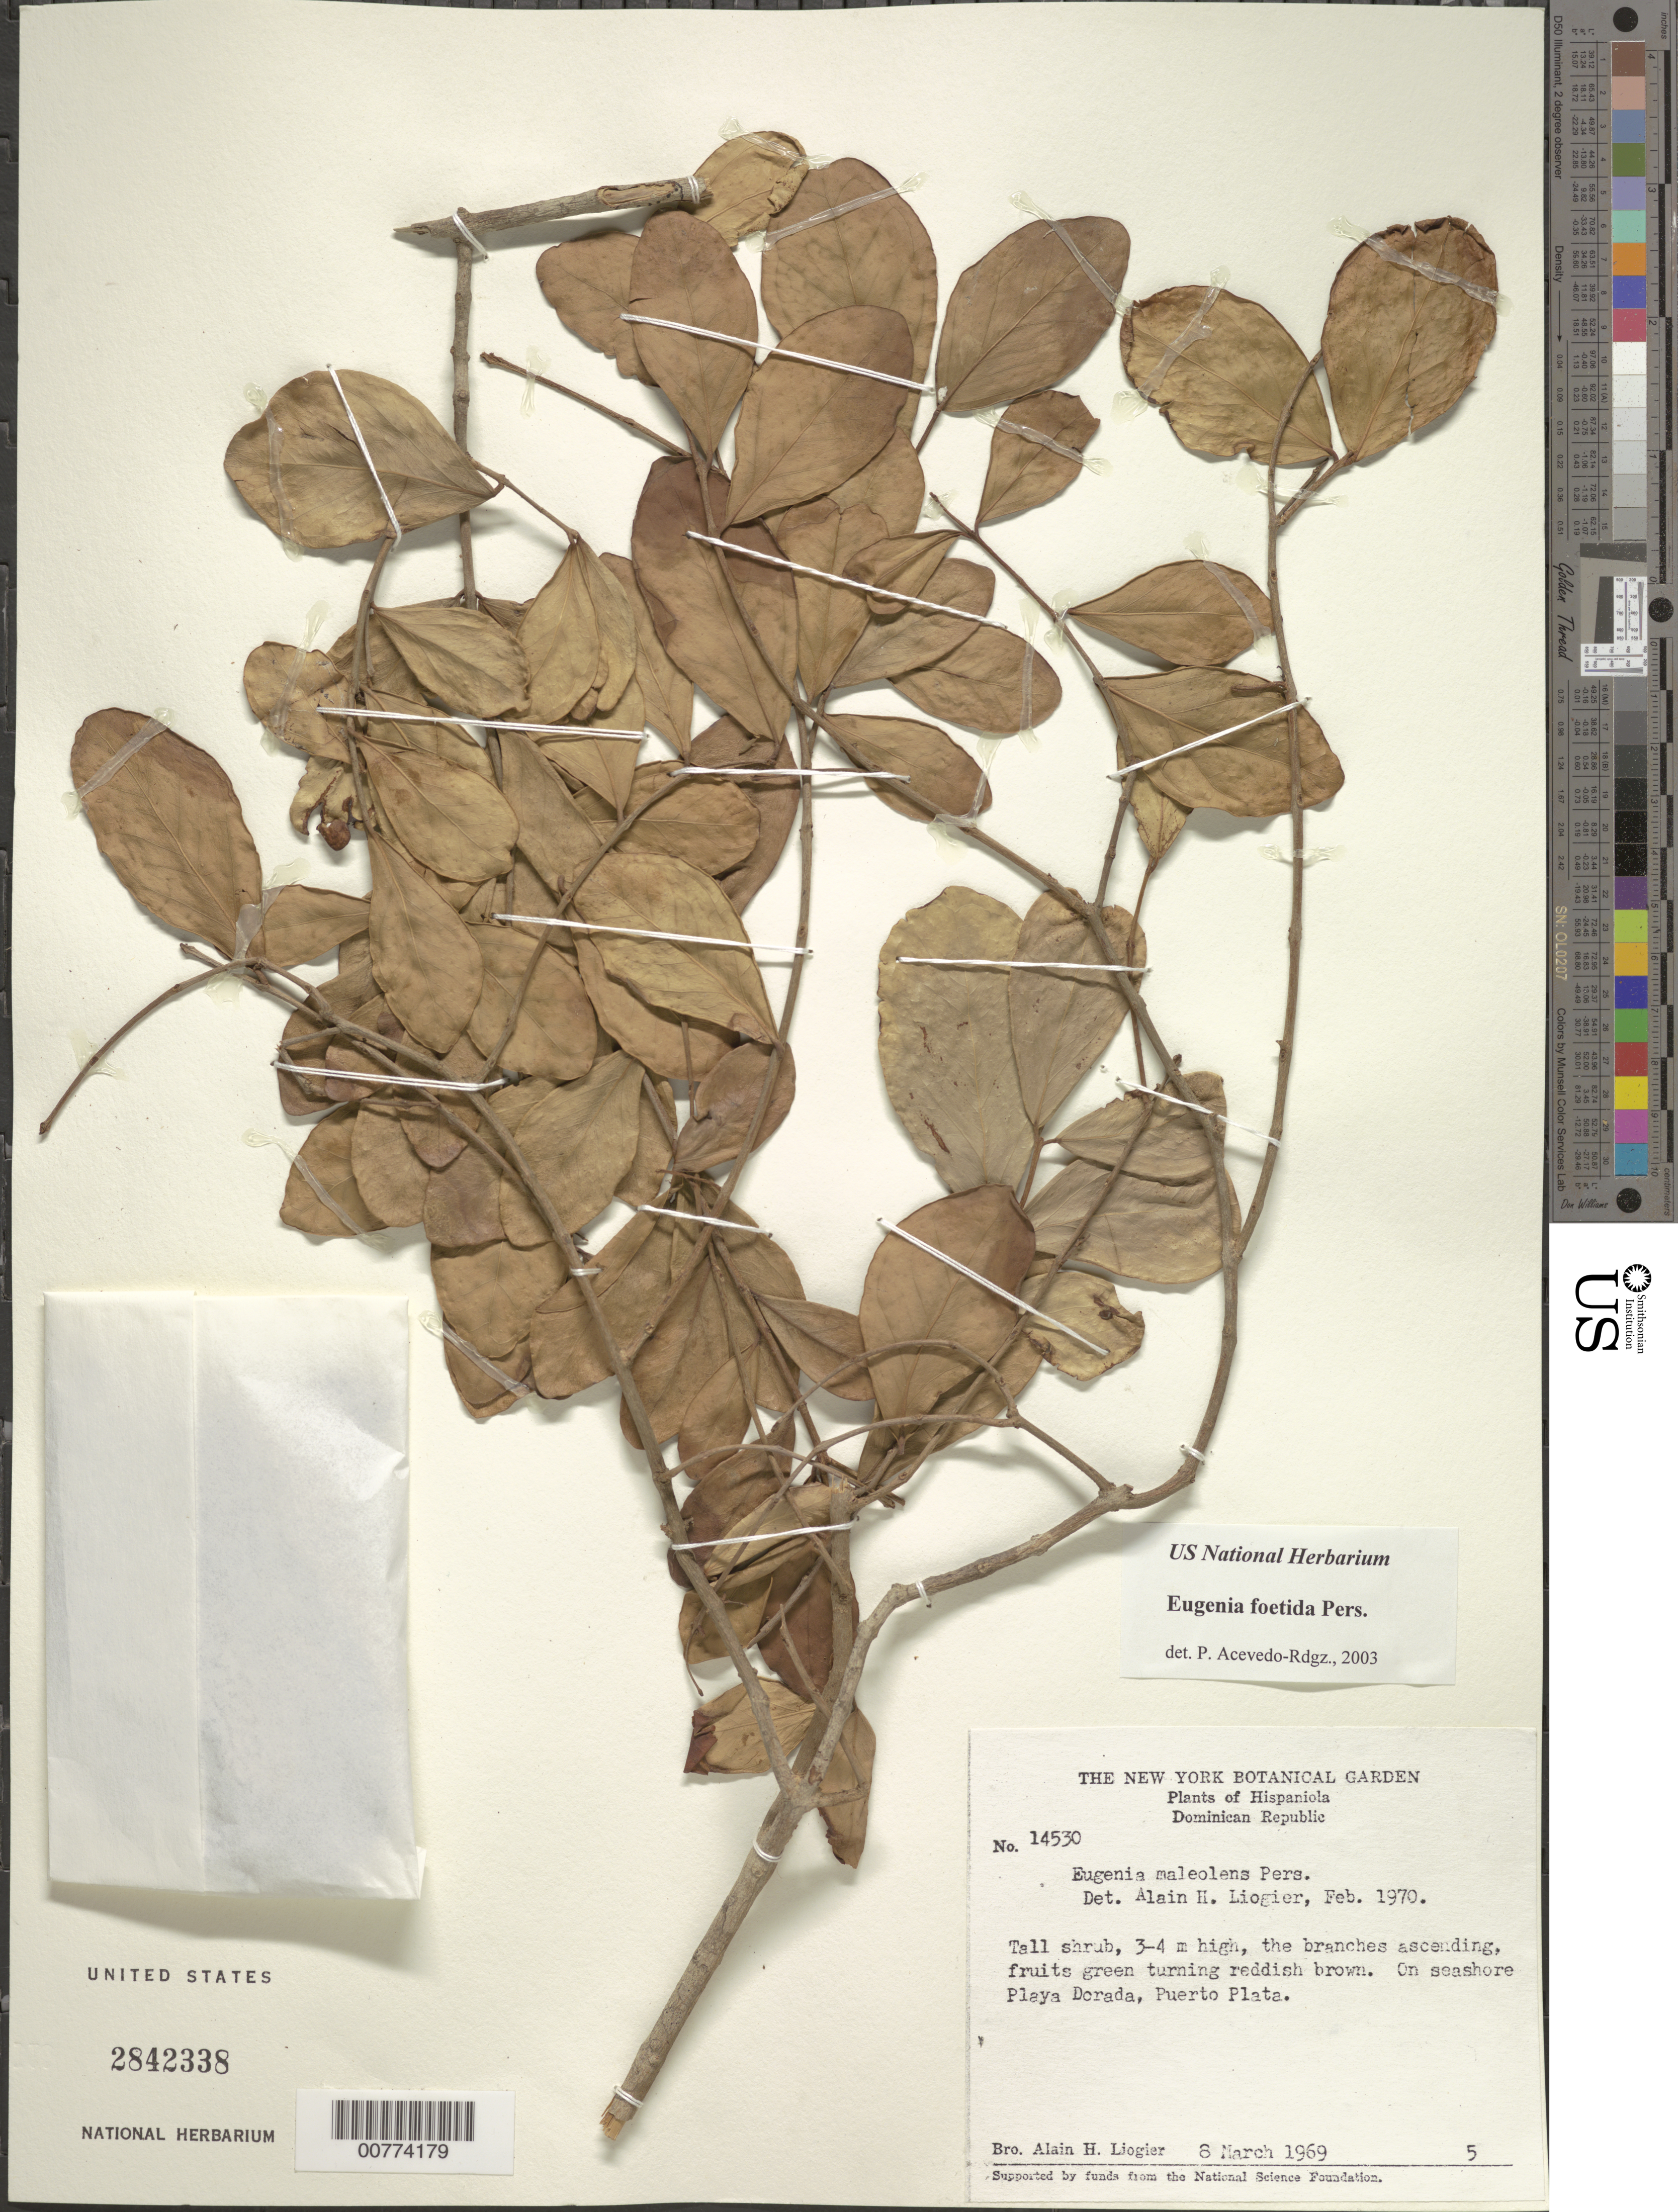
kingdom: Plantae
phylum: Tracheophyta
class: Magnoliopsida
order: Myrtales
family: Myrtaceae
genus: Eugenia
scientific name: Eugenia foetida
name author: Pers.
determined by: Acevedo-Rodríguez, P., (BOT), Smithsonian Institution - National Museum of Natural History (UNITED STATES)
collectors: A. H. Liogier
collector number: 14530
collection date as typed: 08 Mar 1969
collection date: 1969-03-08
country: Dominican Republic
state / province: Puerto Plata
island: Hispaniola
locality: Playa Dorada.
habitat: On seashore.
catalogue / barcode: US 2842338